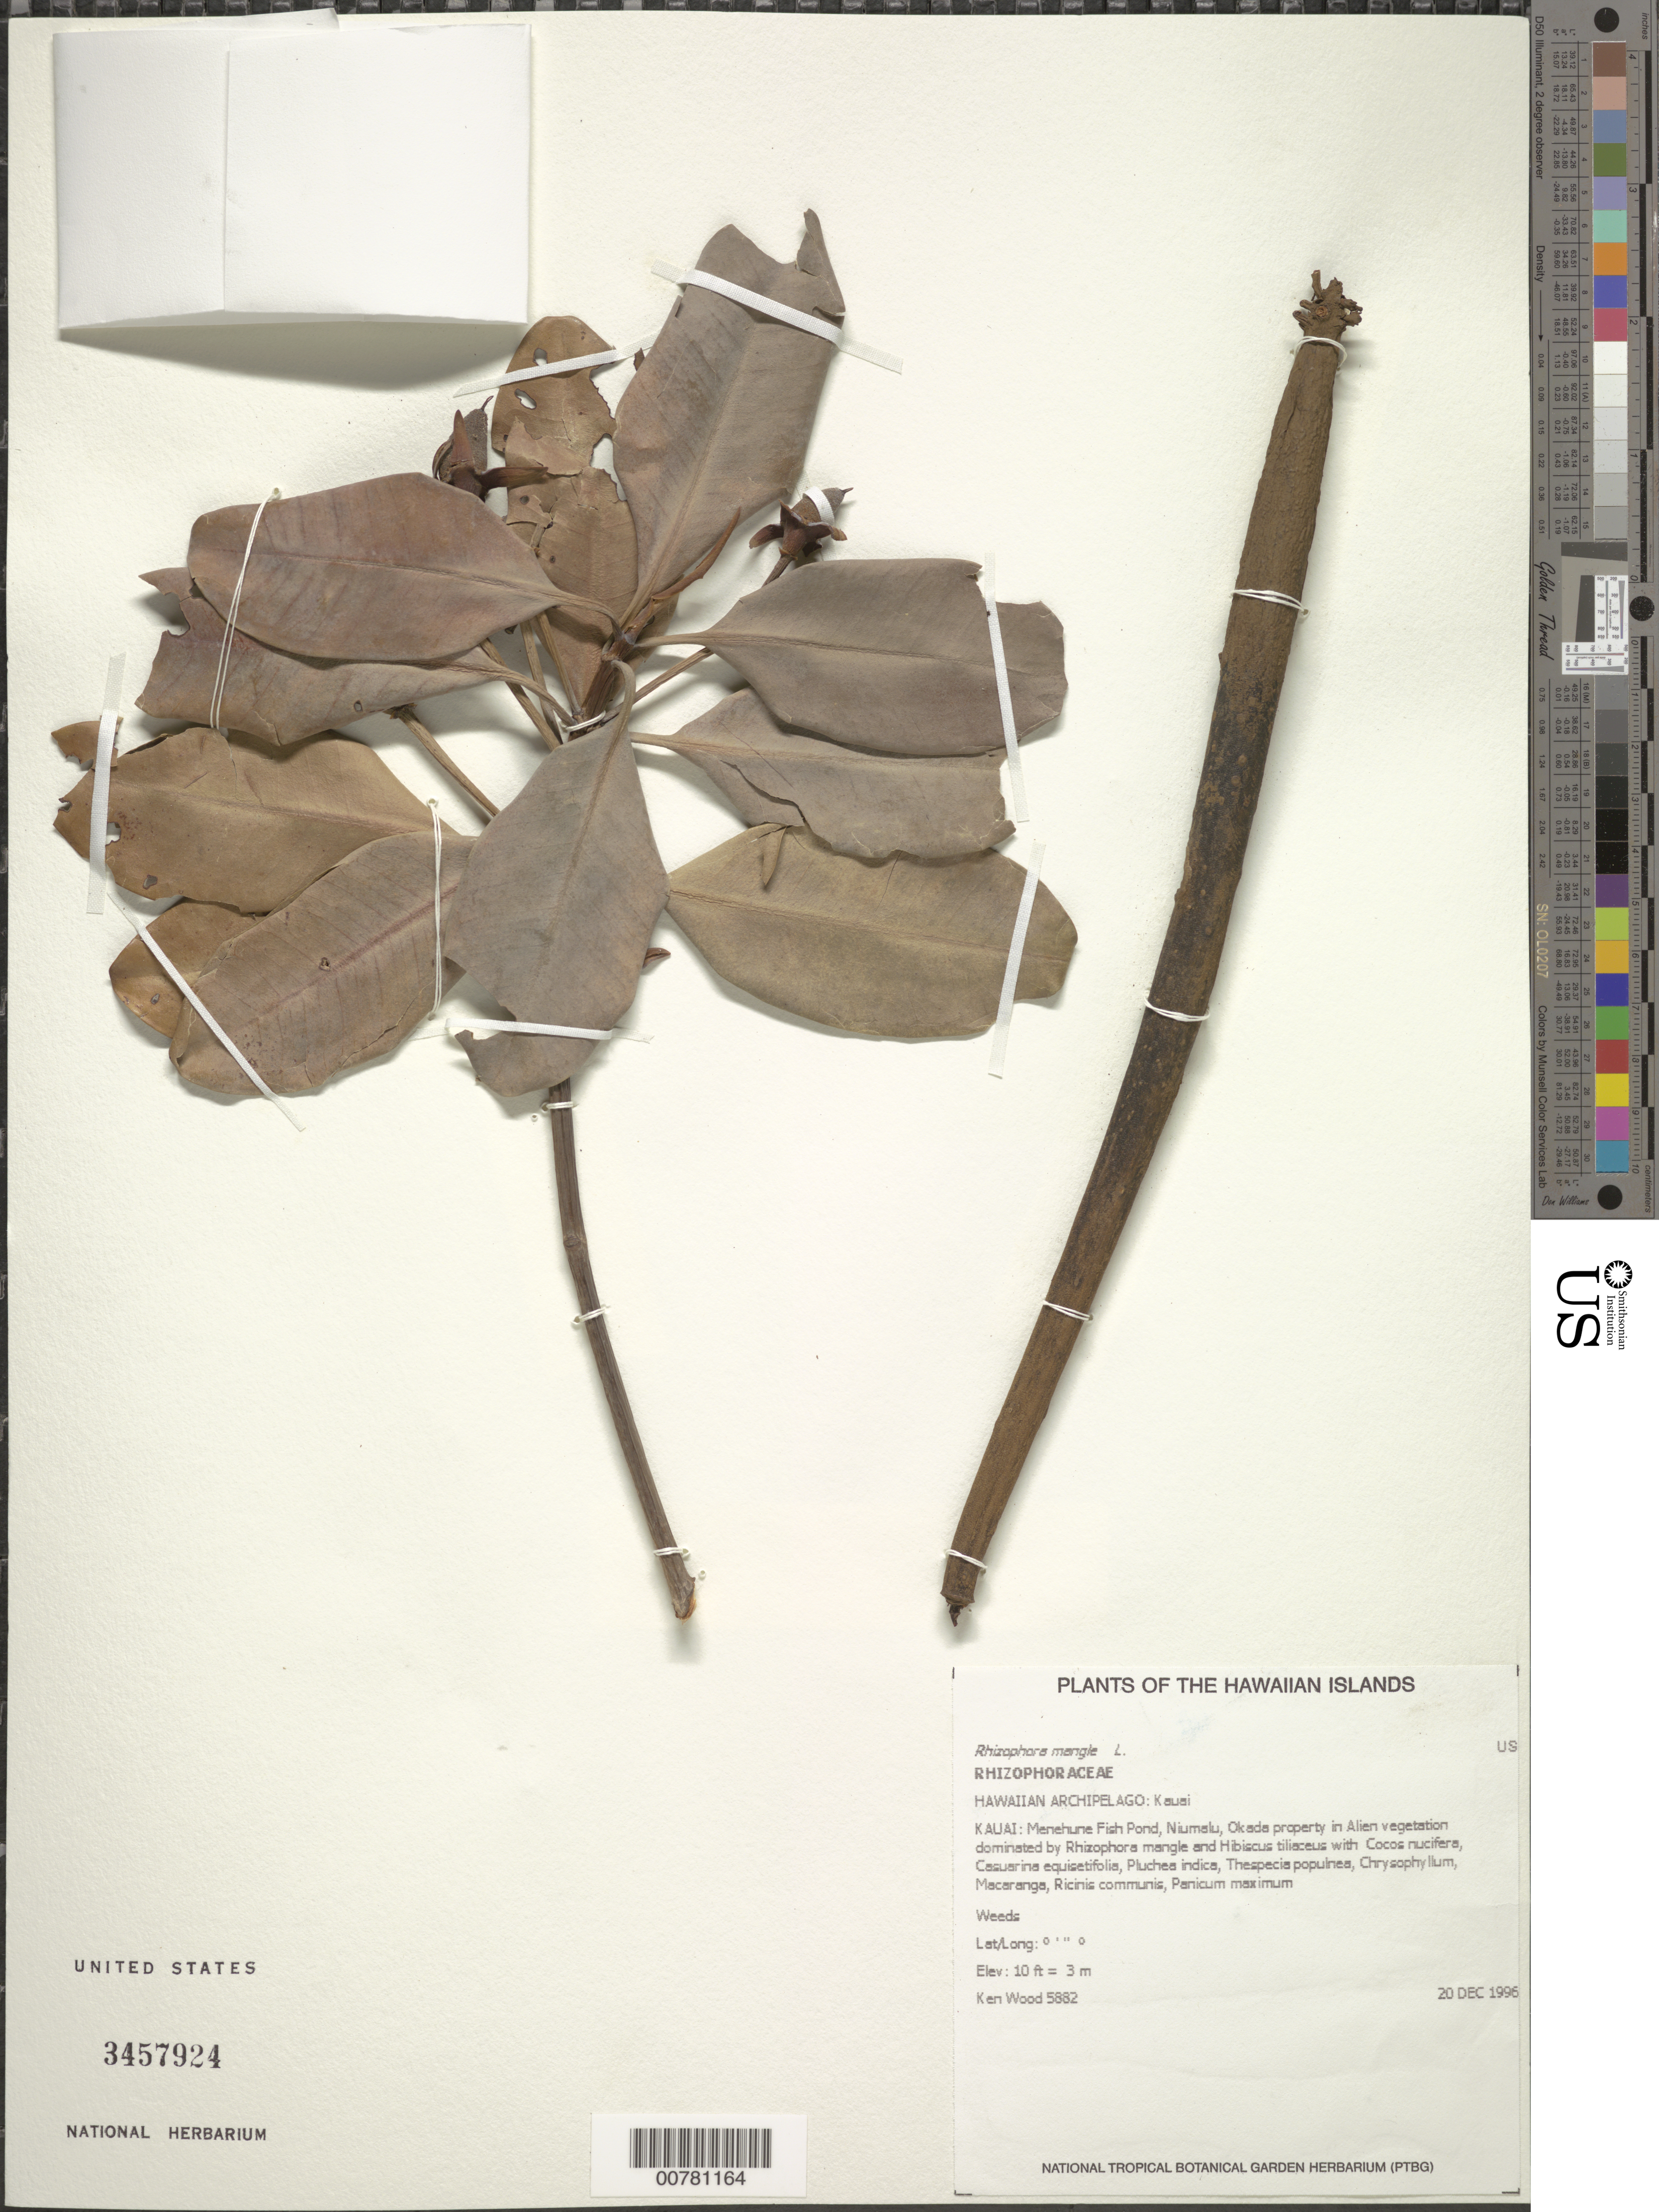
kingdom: Plantae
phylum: Tracheophyta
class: Magnoliopsida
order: Malpighiales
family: Rhizophoraceae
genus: Rhizophora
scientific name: Rhizophora mangle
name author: L.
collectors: K. R. Wood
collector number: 5882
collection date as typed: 20 Dec 1996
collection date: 1996-12-20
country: United States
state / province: Hawaii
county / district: Kaui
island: Kaua'i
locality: Menehune Fish Pond, Niumalu, Okada property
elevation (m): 3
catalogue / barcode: US 3457924